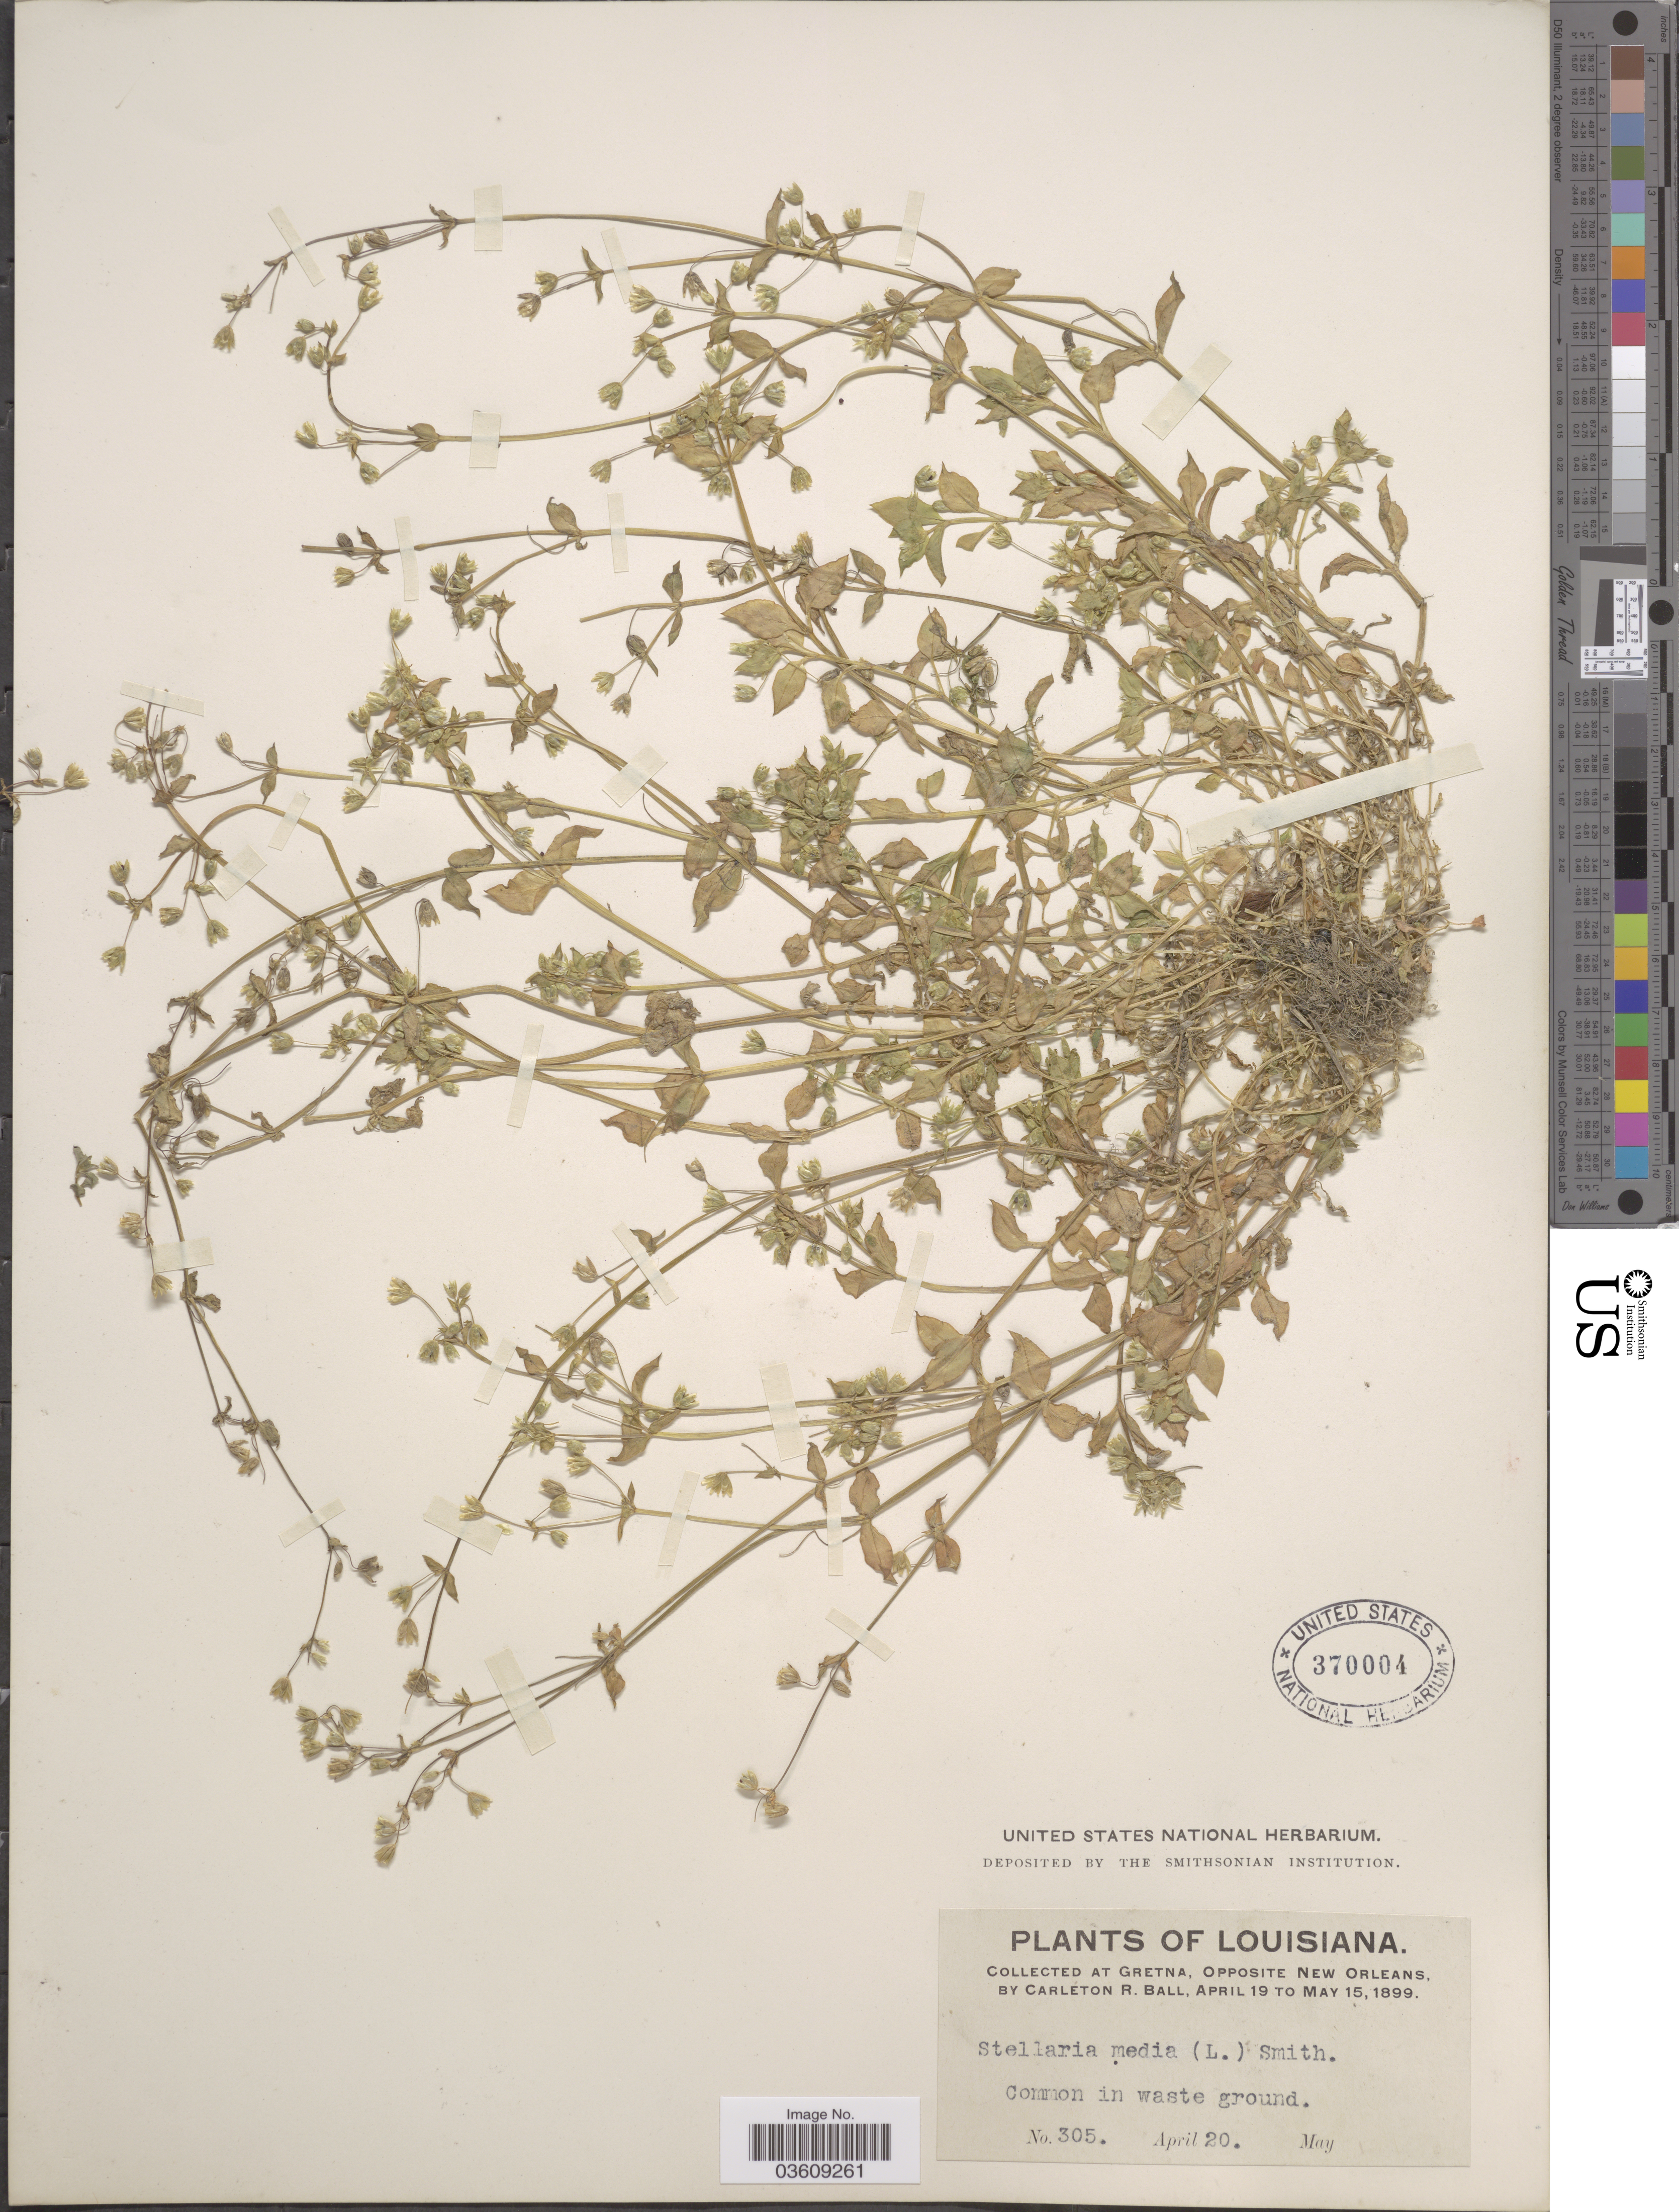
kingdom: Plantae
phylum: Tracheophyta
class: Magnoliopsida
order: Caryophyllales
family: Caryophyllaceae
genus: Stellaria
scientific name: Stellaria media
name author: (L.) Vill.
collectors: C. R. Ball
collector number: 305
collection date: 1899-04-20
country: United States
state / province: Louisiana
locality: Gretna, opposite New Orleans.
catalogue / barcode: US 370004